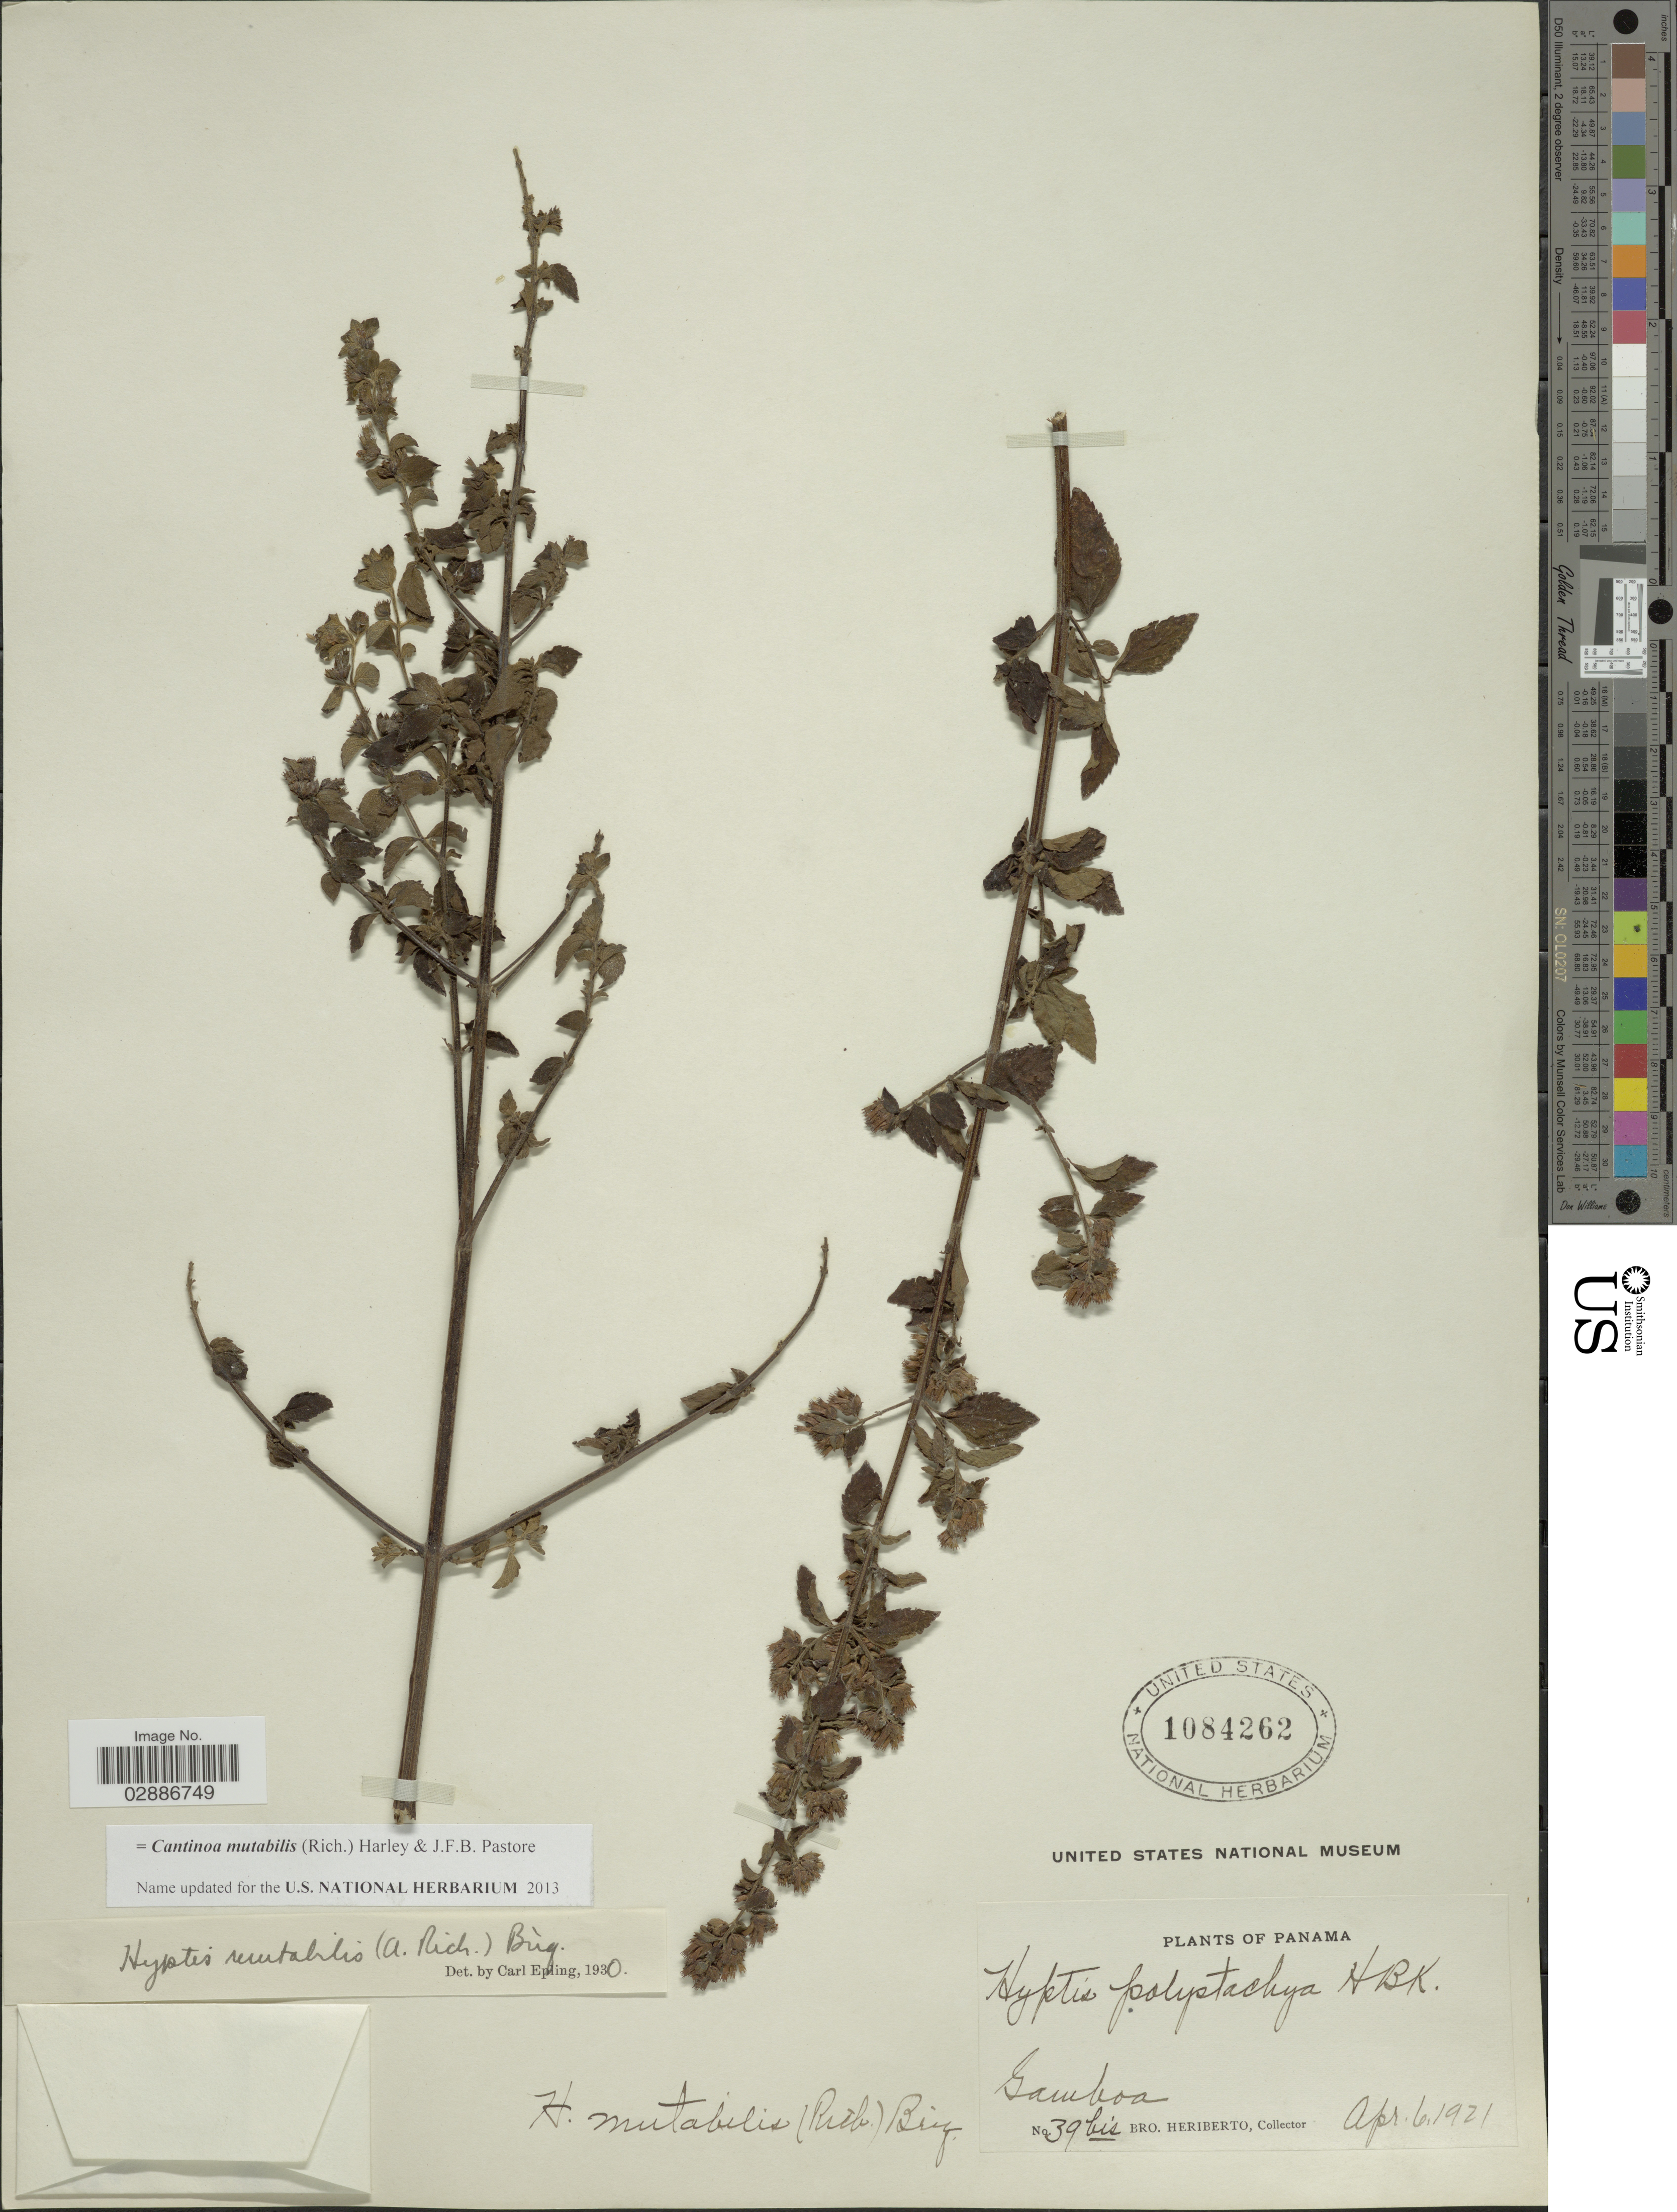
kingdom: Plantae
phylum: Tracheophyta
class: Magnoliopsida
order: Lamiales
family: Lamiaceae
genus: Cantinoa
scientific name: Cantinoa mutabilis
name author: (Rich.) Harley & J.F.B. Pastore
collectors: B. Heriberto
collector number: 39bis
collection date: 1921-04-06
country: Panama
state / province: Colón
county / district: Canal Zone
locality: Gamboa.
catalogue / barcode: US 1084262